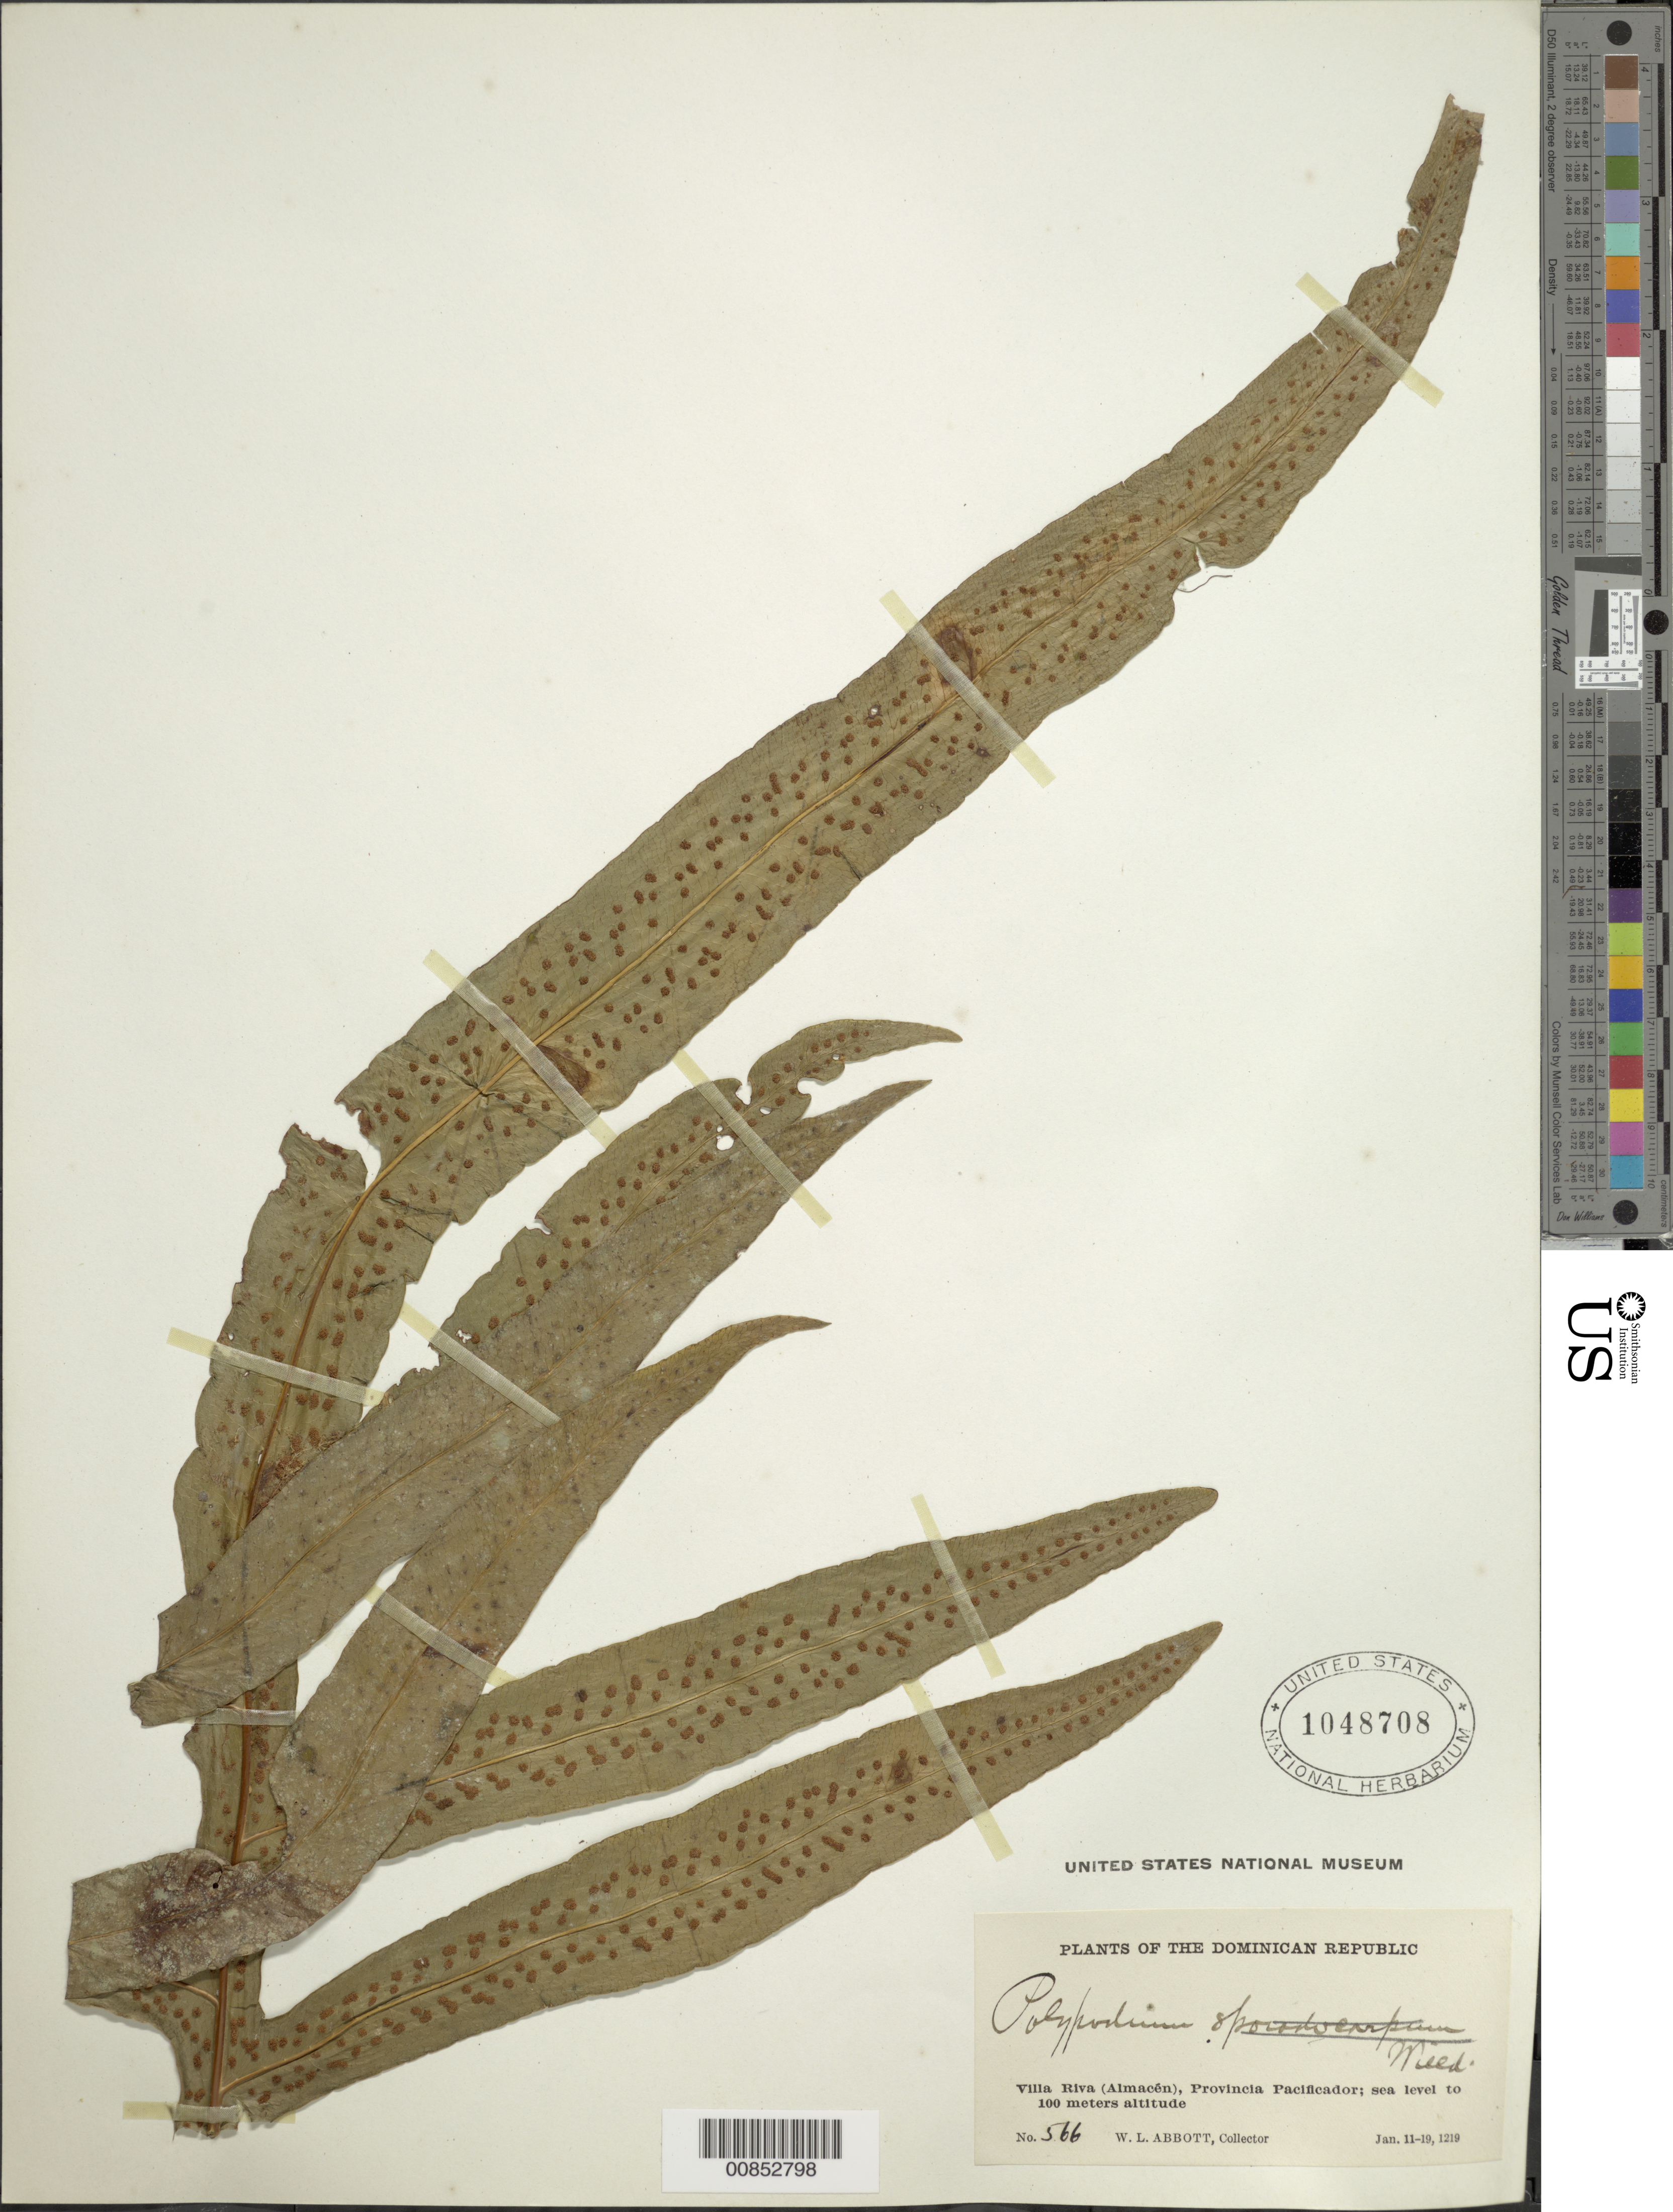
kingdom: Plantae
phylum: Tracheophyta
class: Polypodiopsida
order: Polypodiales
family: Polypodiaceae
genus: Phlebodium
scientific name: Phlebodium aureum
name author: (L.) J. Sm.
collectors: W. L. Abbott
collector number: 566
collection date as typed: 11 Jan 1921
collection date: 1921-01-11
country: Dominican Republic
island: Hispaniola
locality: Prov. Pacificador, villa Riva (Almacén)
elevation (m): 0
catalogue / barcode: US 1048708